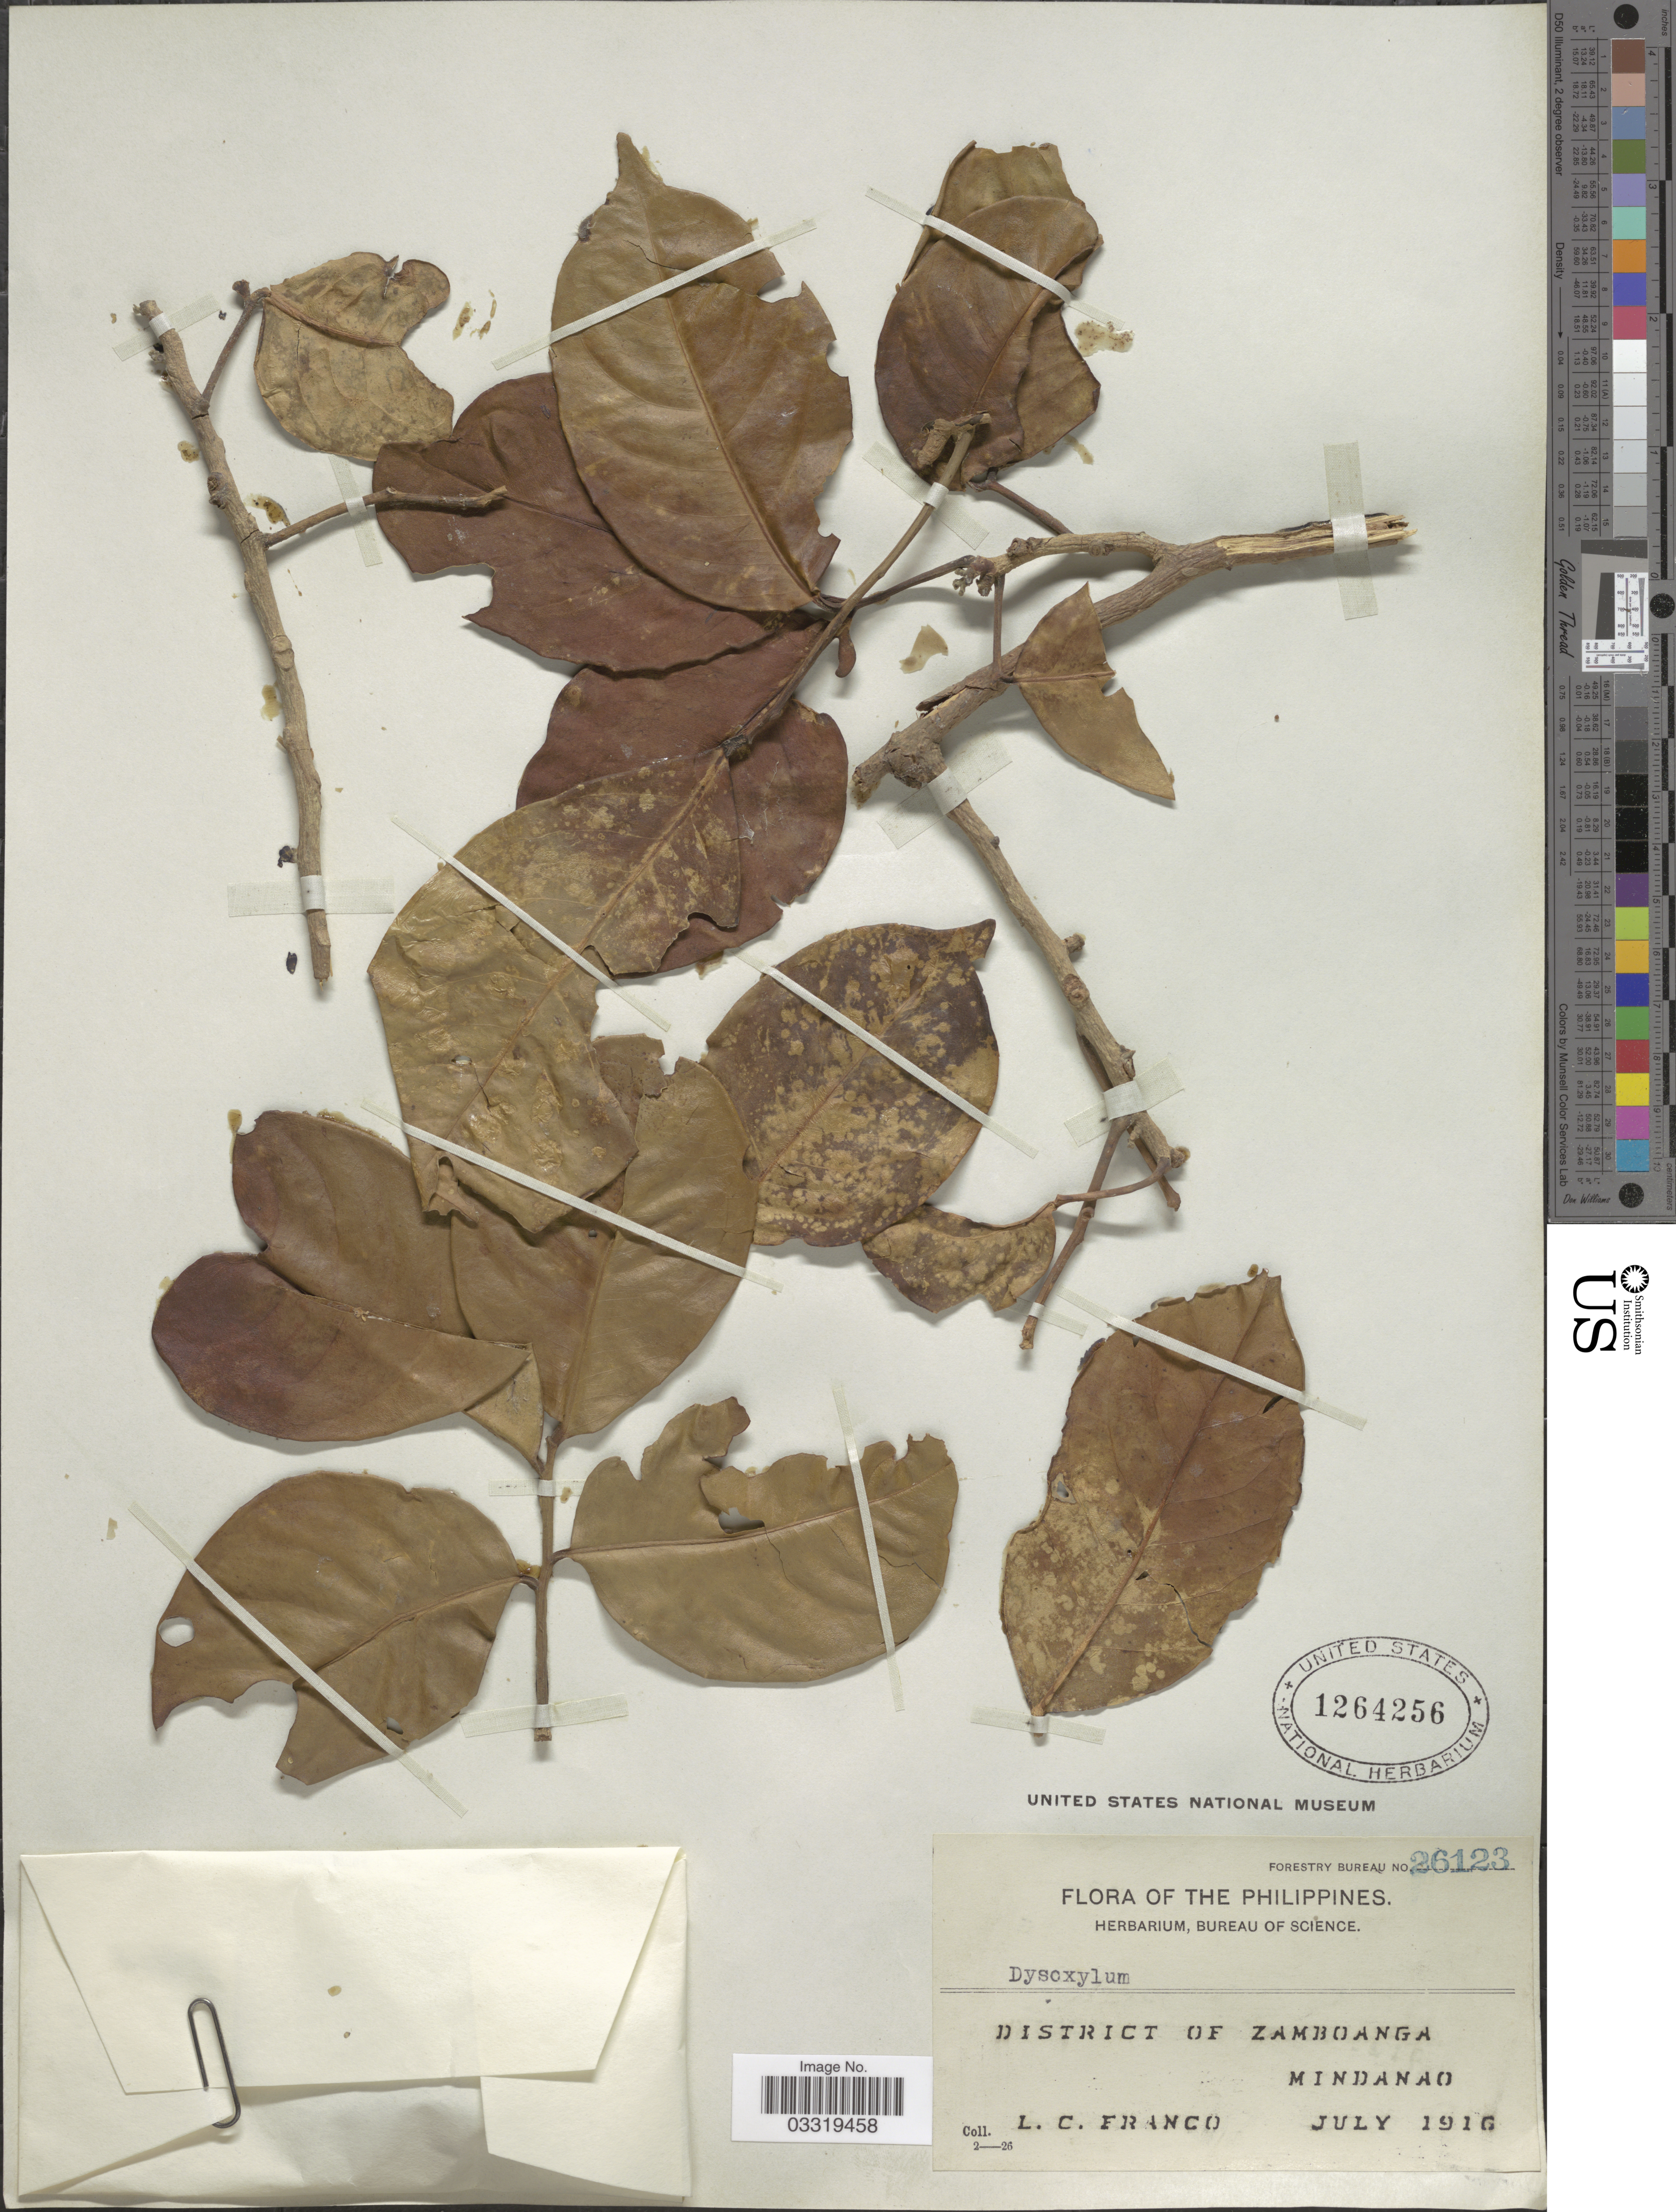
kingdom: Plantae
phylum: Tracheophyta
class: Magnoliopsida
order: Sapindales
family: Meliaceae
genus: Dysoxylum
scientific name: Dysoxylum sp.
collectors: L. C. Franco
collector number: Forestry Bureau 26123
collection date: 1916-07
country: Philippines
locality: District of Zamboanga, Mindanao.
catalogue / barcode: US 1264256